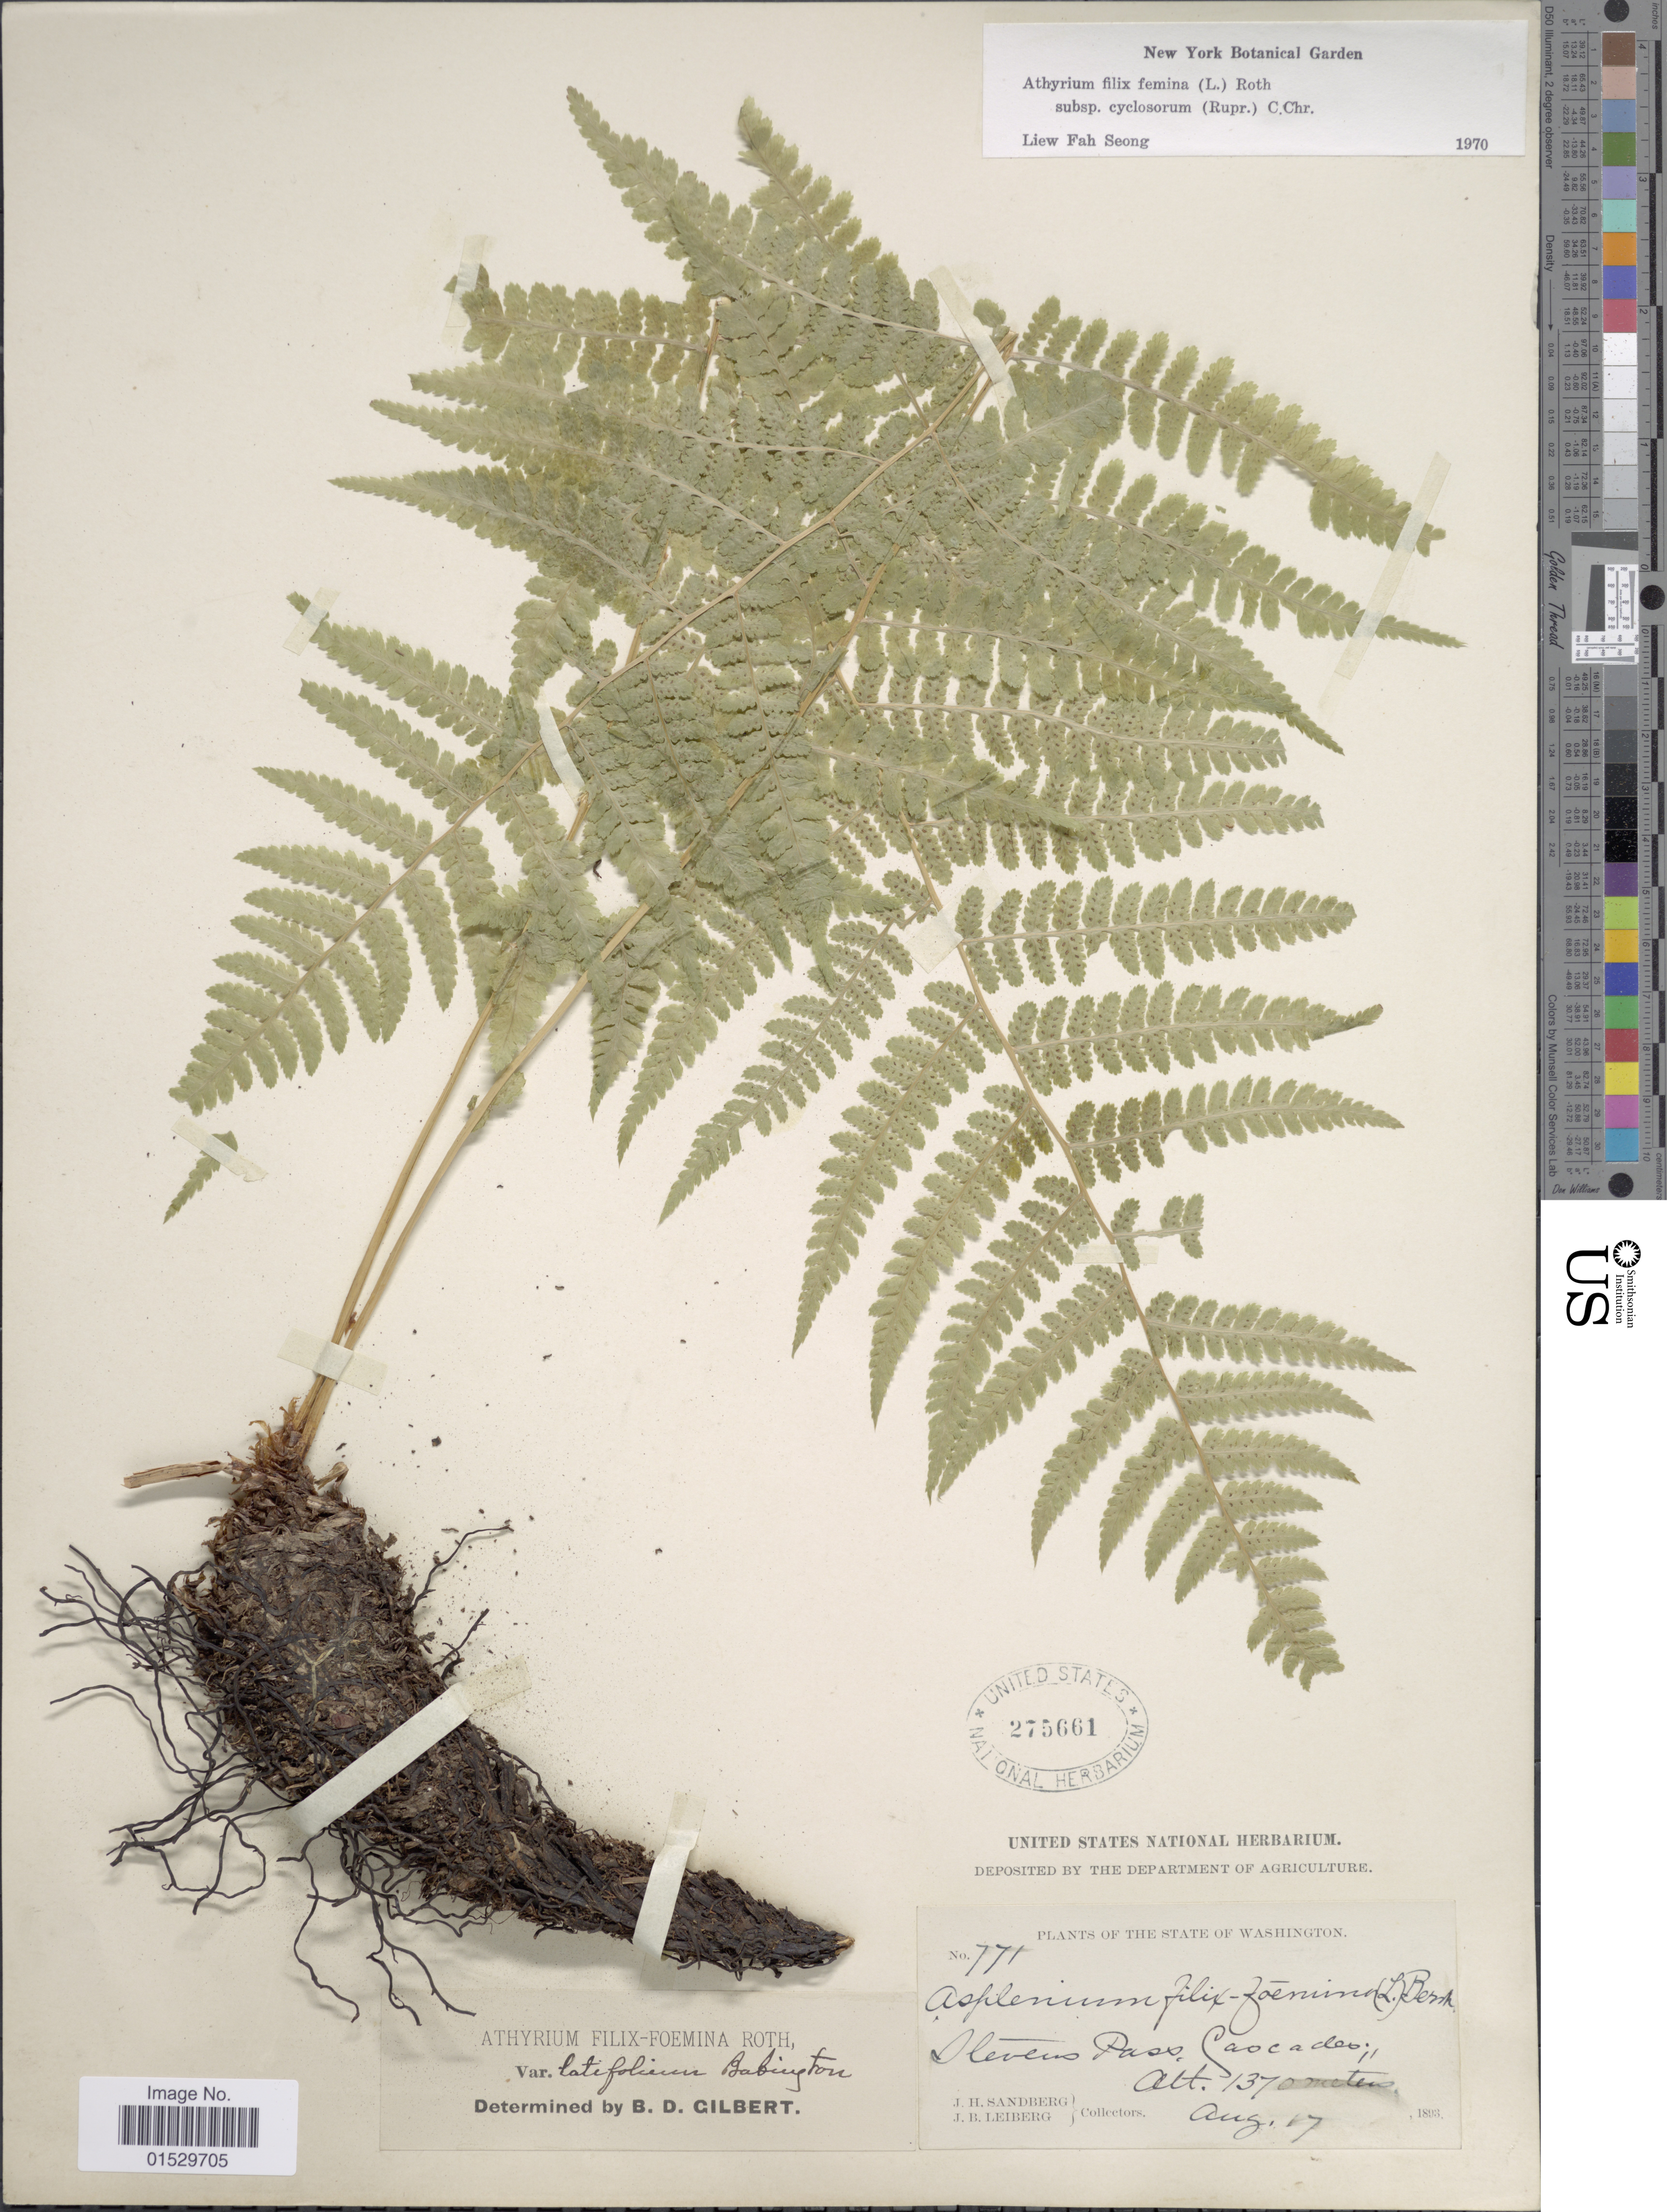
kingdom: Plantae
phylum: Tracheophyta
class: Polypodiopsida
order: Polypodiales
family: Athyriaceae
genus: Athyrium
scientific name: Athyrium filix-femina subsp. cyclosorum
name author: (Rupr.) C. Chr.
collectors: J. H. Sandberg & J. B. Leiberg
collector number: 771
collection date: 1893-08-17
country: United States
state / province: Washington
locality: Stevens Pass, Cascades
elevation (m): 1370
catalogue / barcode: US 275661